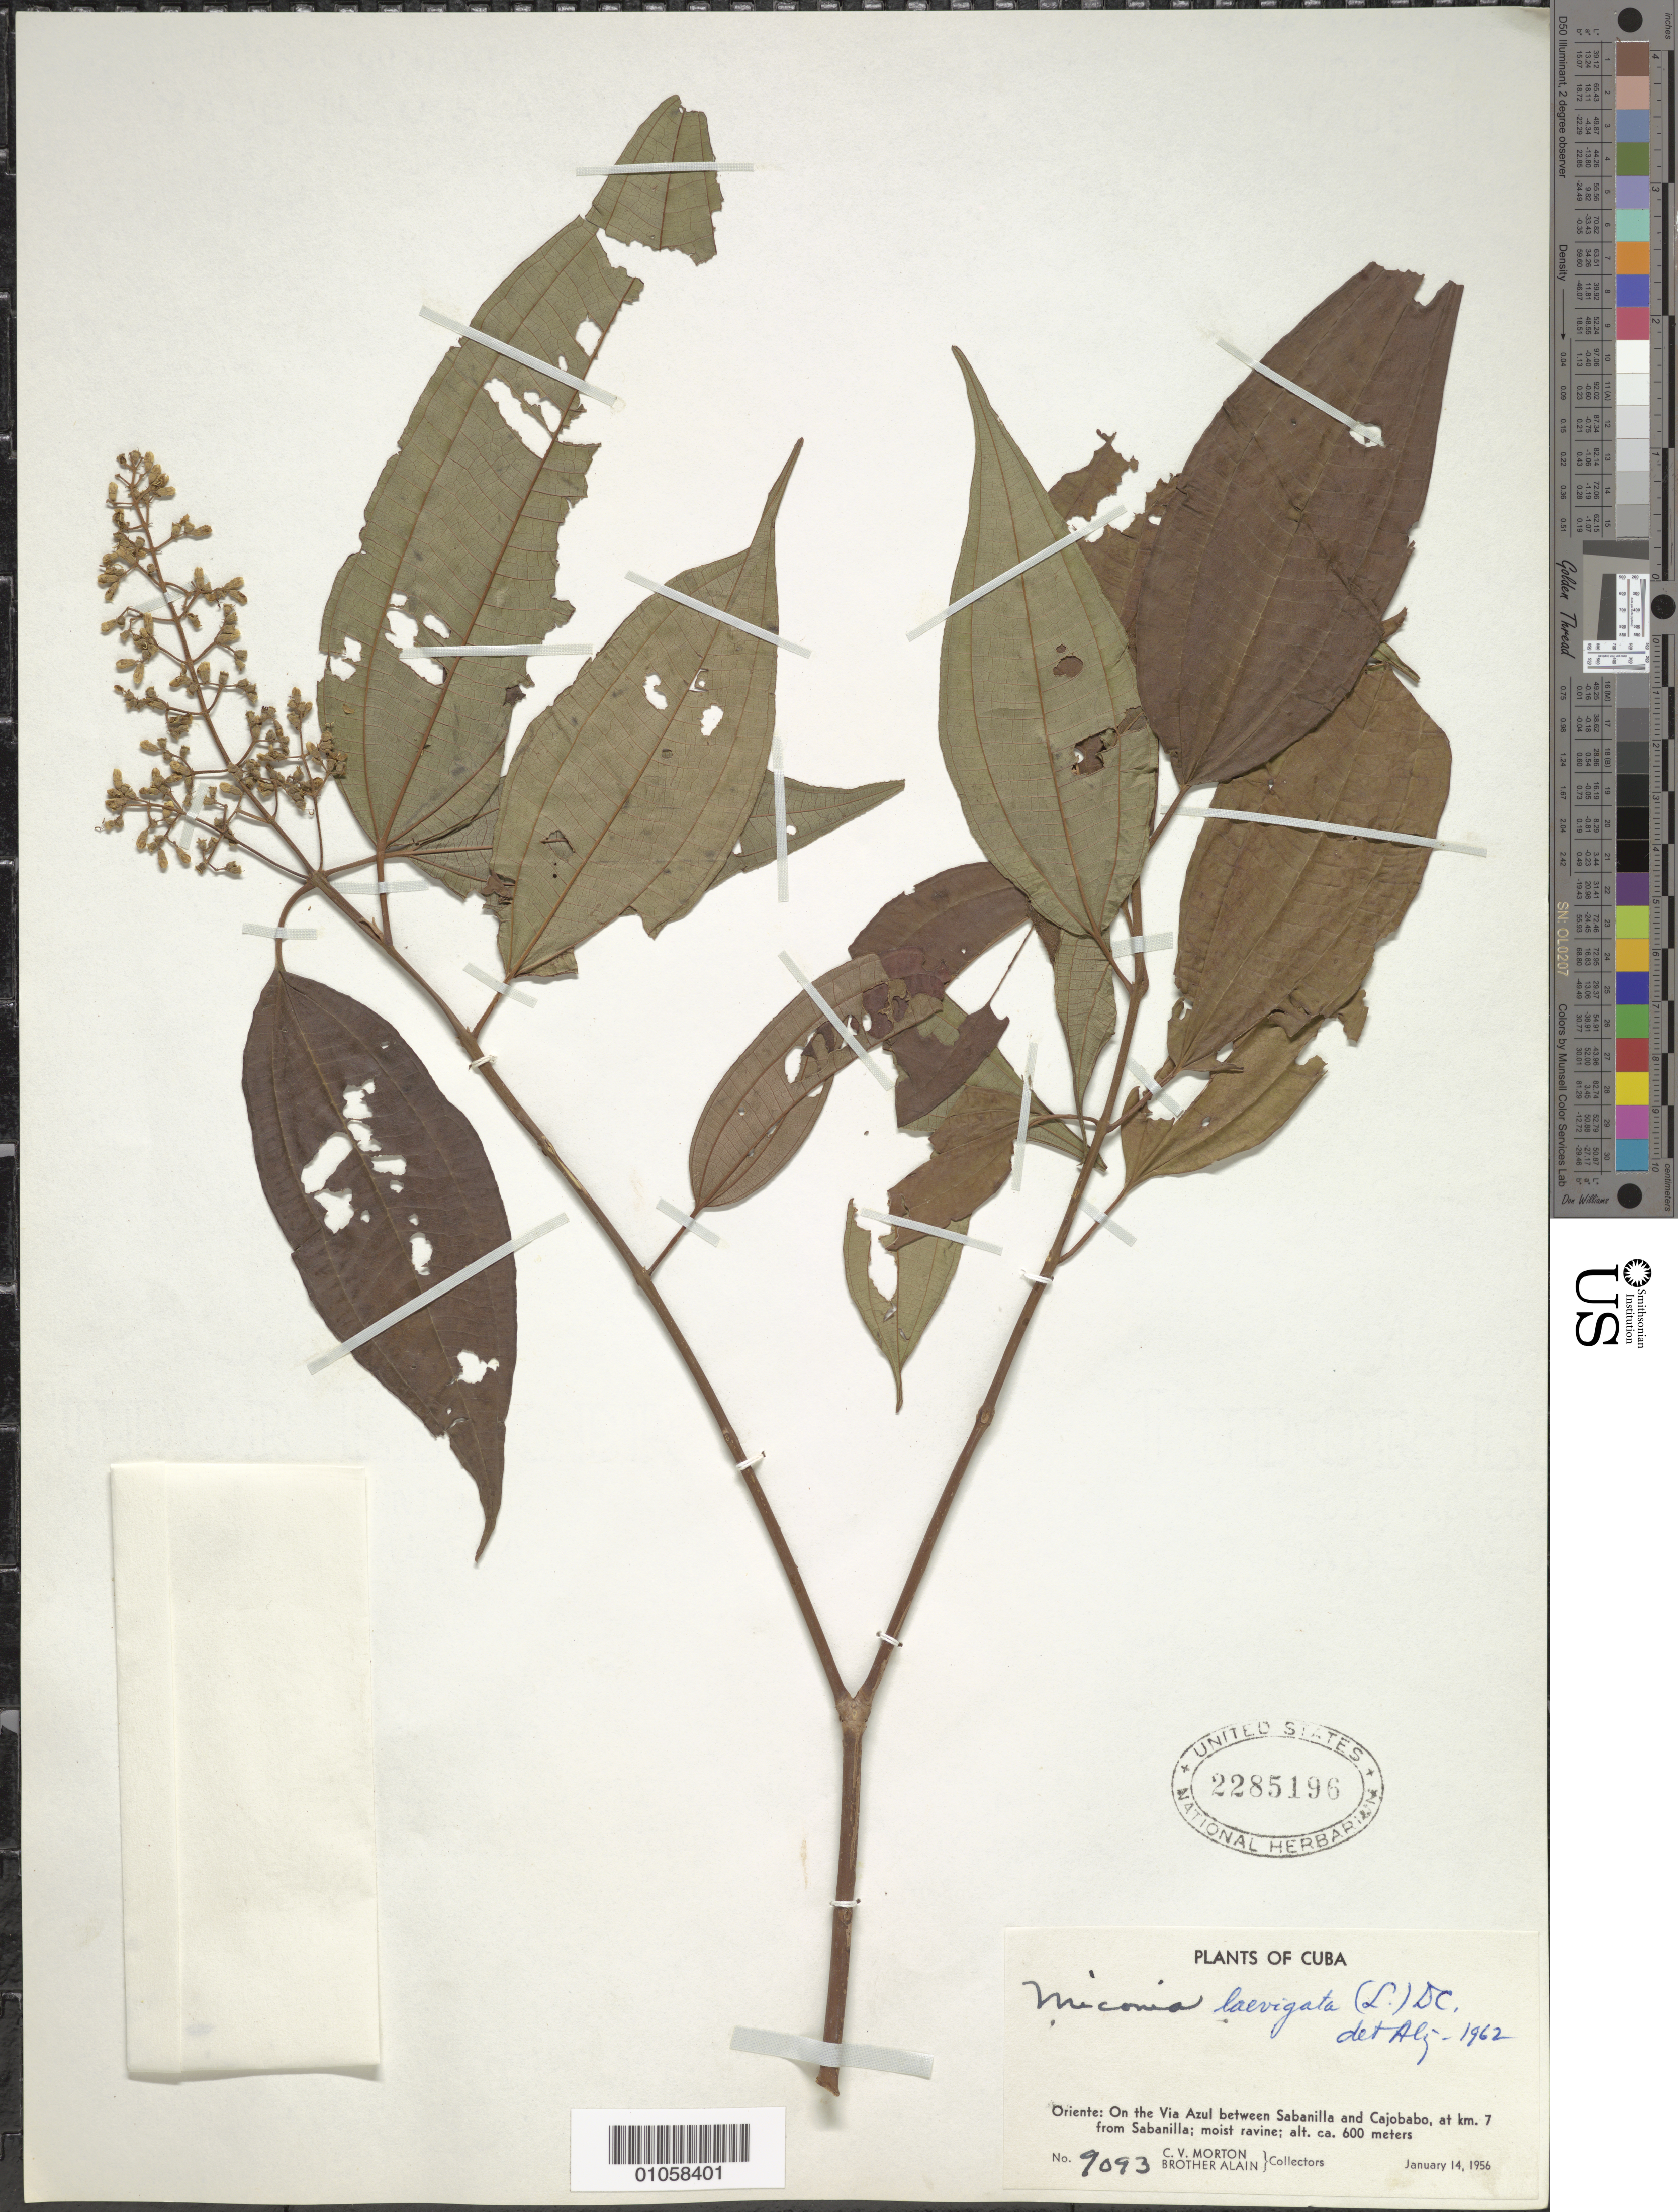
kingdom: Plantae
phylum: Tracheophyta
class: Magnoliopsida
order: Myrtales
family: Melastomataceae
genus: Miconia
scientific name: Miconia laevigata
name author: (L.) D. Don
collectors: C. V. Morton & A. H. Liogier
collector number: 9093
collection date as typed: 14 Jan 1956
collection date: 1956-01-14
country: Cuba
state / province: Oriente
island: Cuba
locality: Via Azul between Sabanilla and Cajobabo, at km 7 from Sabanilla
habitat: Moist ravine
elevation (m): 600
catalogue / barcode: US 2285196